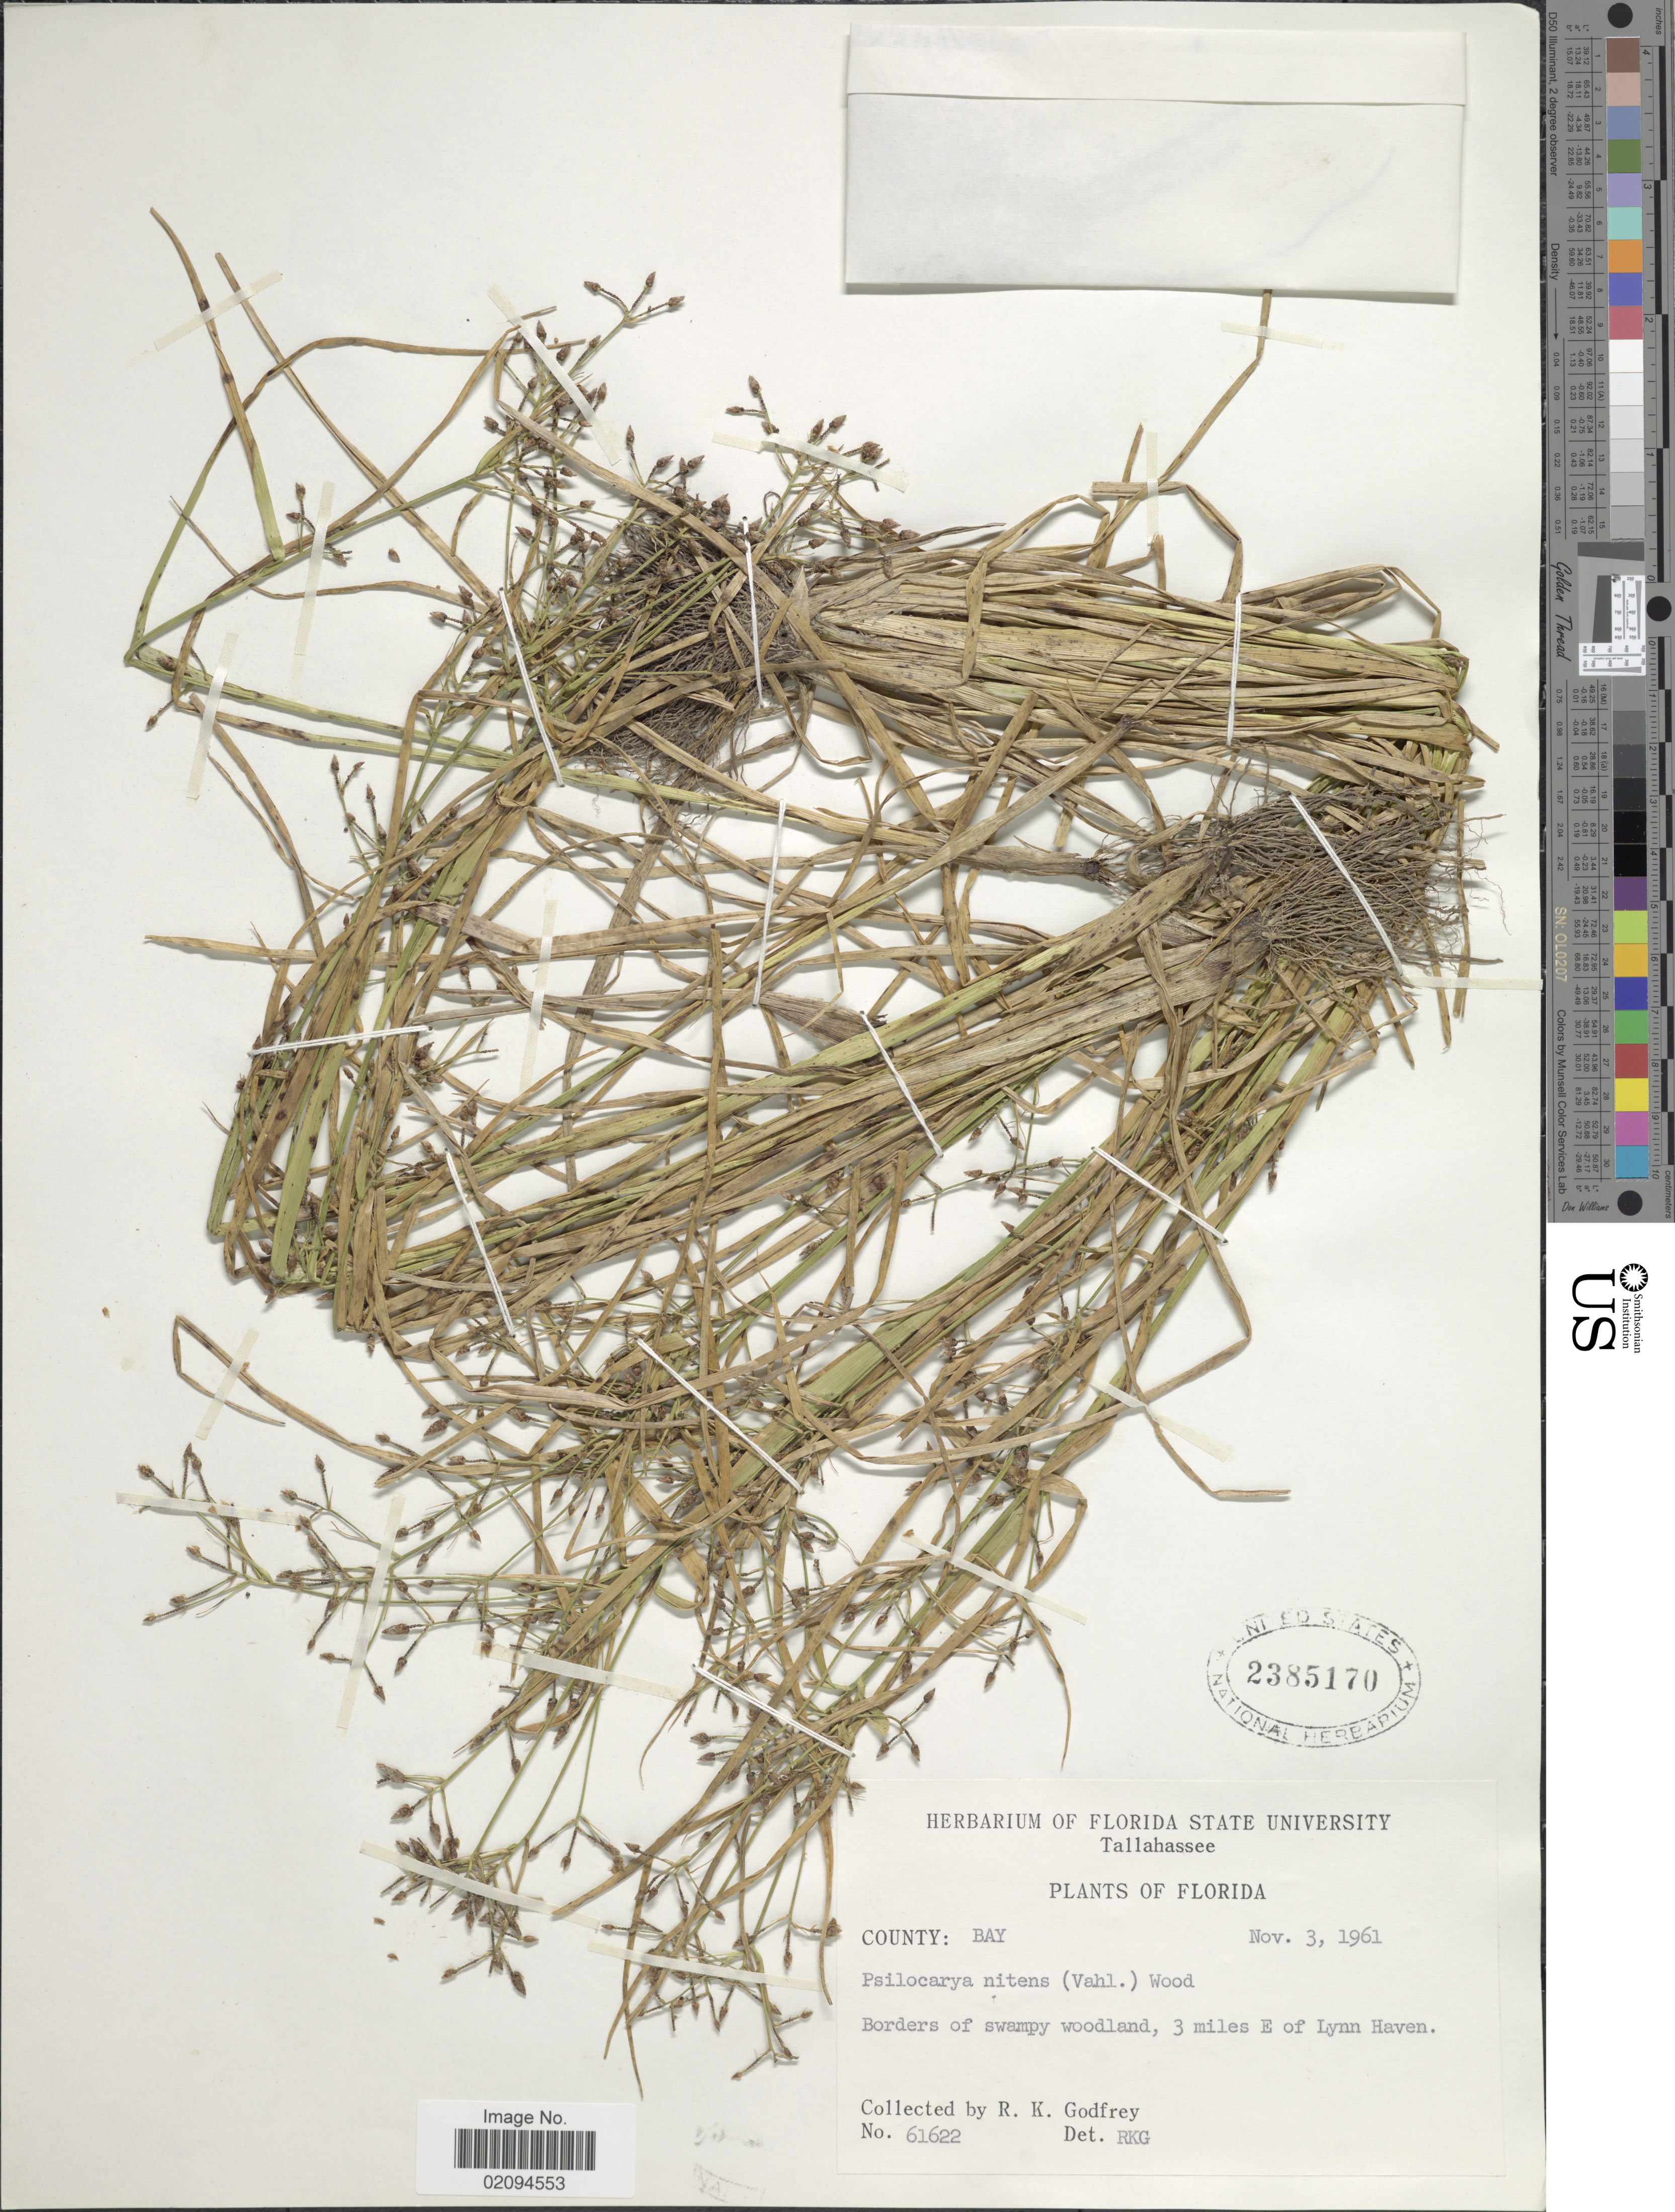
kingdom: Plantae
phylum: Tracheophyta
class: Liliopsida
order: Poales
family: Cyperaceae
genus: Rhynchospora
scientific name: Rhynchospora nitens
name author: (Vahl) A. Gray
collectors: R. K. Godfrey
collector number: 61622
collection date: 1961-11-03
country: United States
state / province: Florida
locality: County: Bay. Borders of swampy woodland, 3 miles E of Lynn Haven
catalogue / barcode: US 2385170